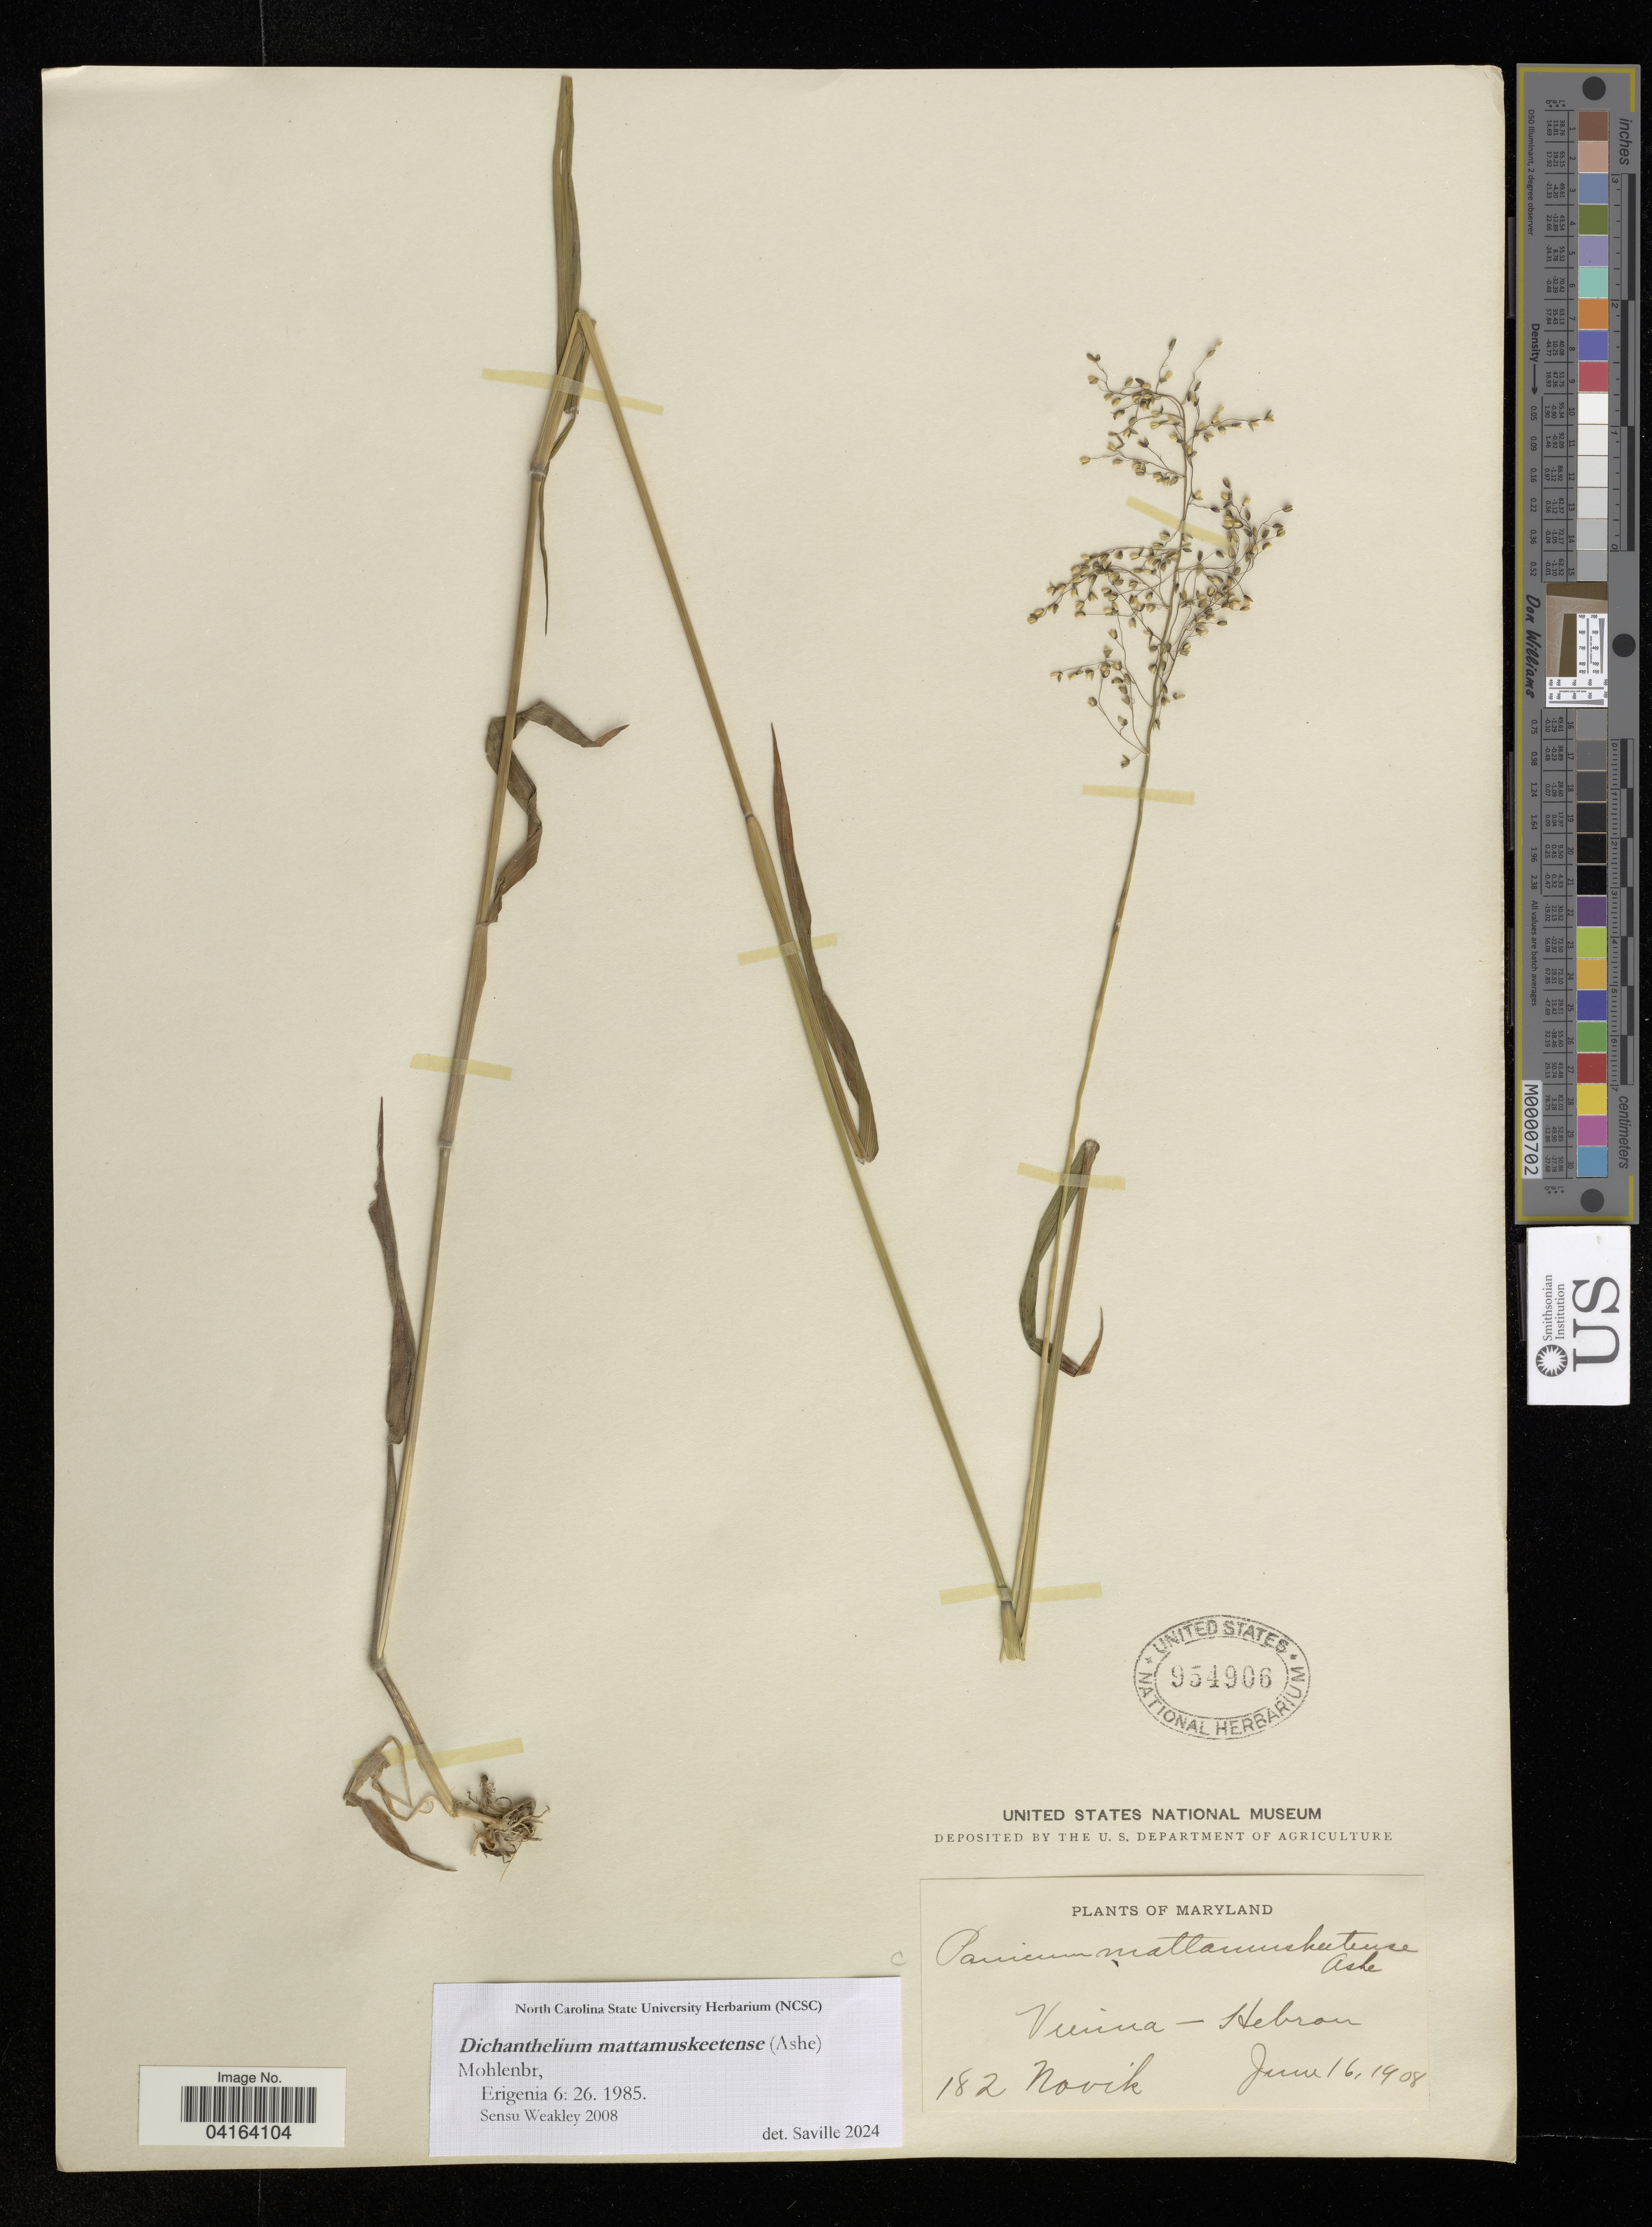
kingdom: Plantae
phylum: Tracheophyta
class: Liliopsida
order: Poales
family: Poaceae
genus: Dichanthelium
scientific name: Dichanthelium mattamuskeetense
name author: (Ashe) Mohlenbr.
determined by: Saville, A. C., (NCSC), North Carolina State University (UNITED STATES)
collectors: -. Novik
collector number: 182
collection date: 1908-06-16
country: United States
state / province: Maryland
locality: Vienna - Hebron.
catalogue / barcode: US 954906